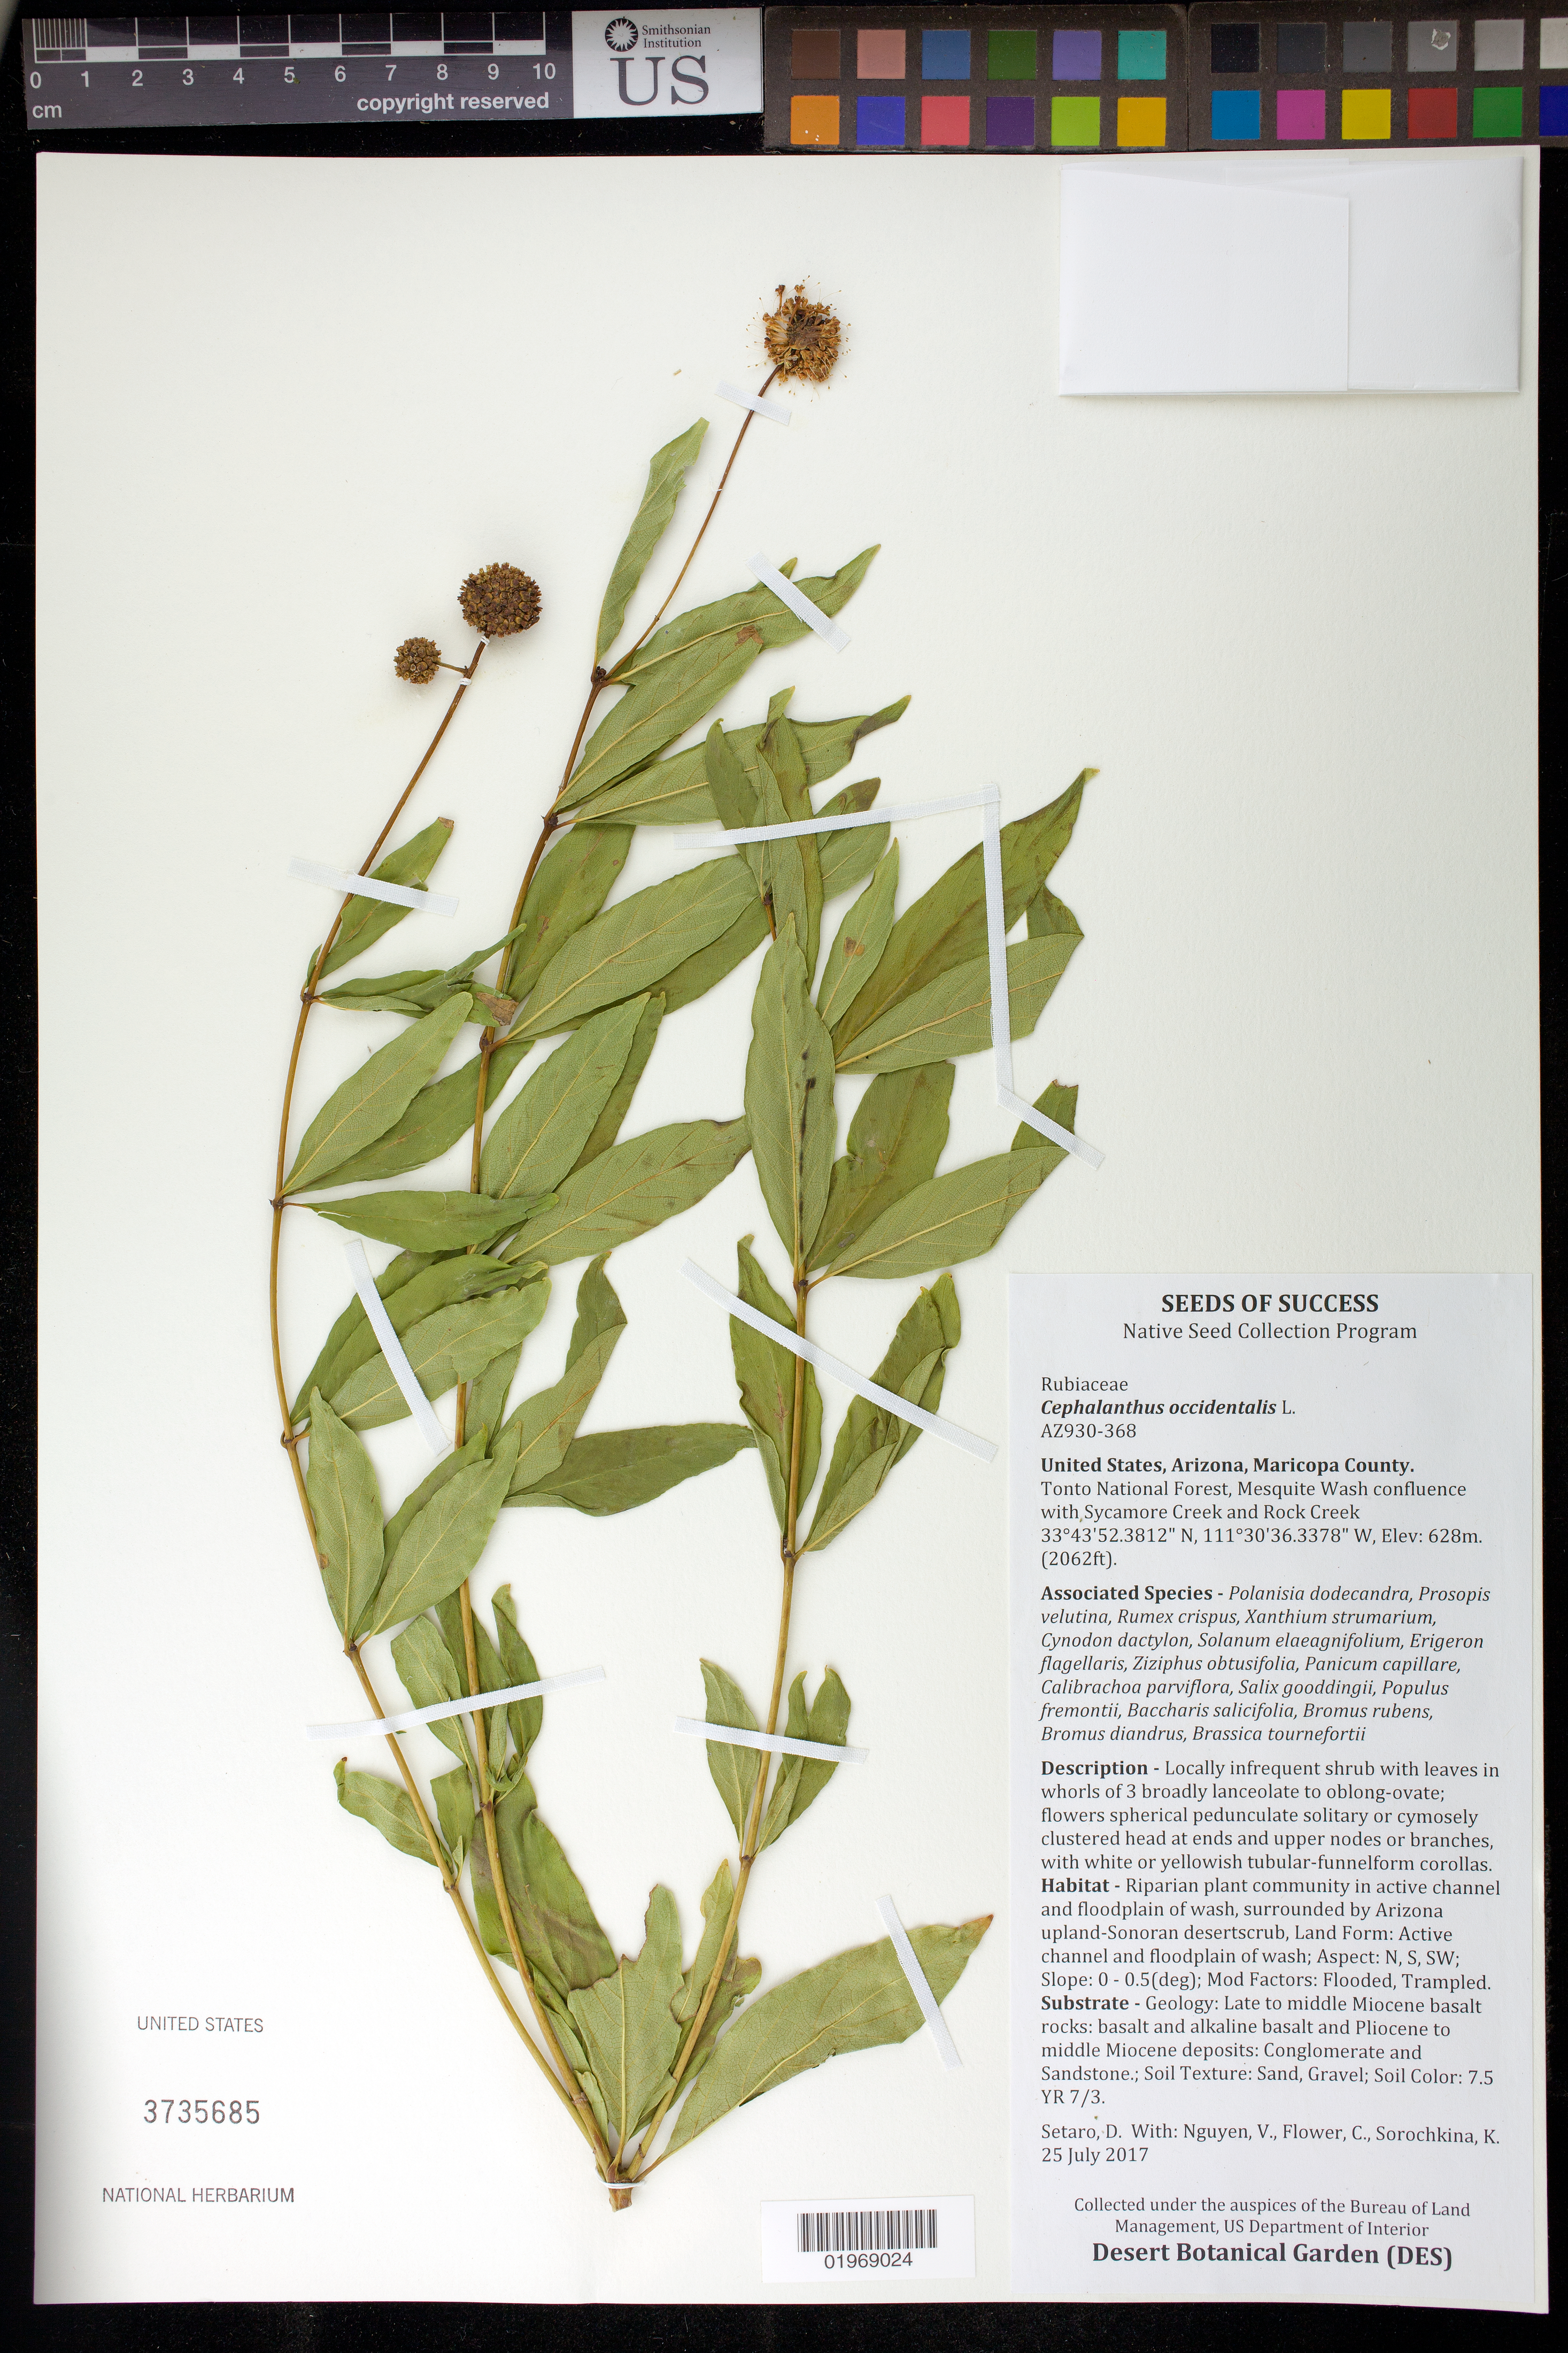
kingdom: Plantae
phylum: Tracheophyta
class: Magnoliopsida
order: Gentianales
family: Rubiaceae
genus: Cephalanthus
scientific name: Cephalanthus occidentalis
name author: L.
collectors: D. Setaro, V. Nguyen, C. Flower & K. Sorochkina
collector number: AZ930-368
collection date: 2017-07-25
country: United States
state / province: Arizona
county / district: Maricopa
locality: Tonto National Forest, Mesquite Wash confluence with Sycamore Creek and Rock Creek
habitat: Riparian plant community in active channel and floodplain of wash, surrounded by Arizona upland-Sonoran desertscrub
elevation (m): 628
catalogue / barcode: US 3735685